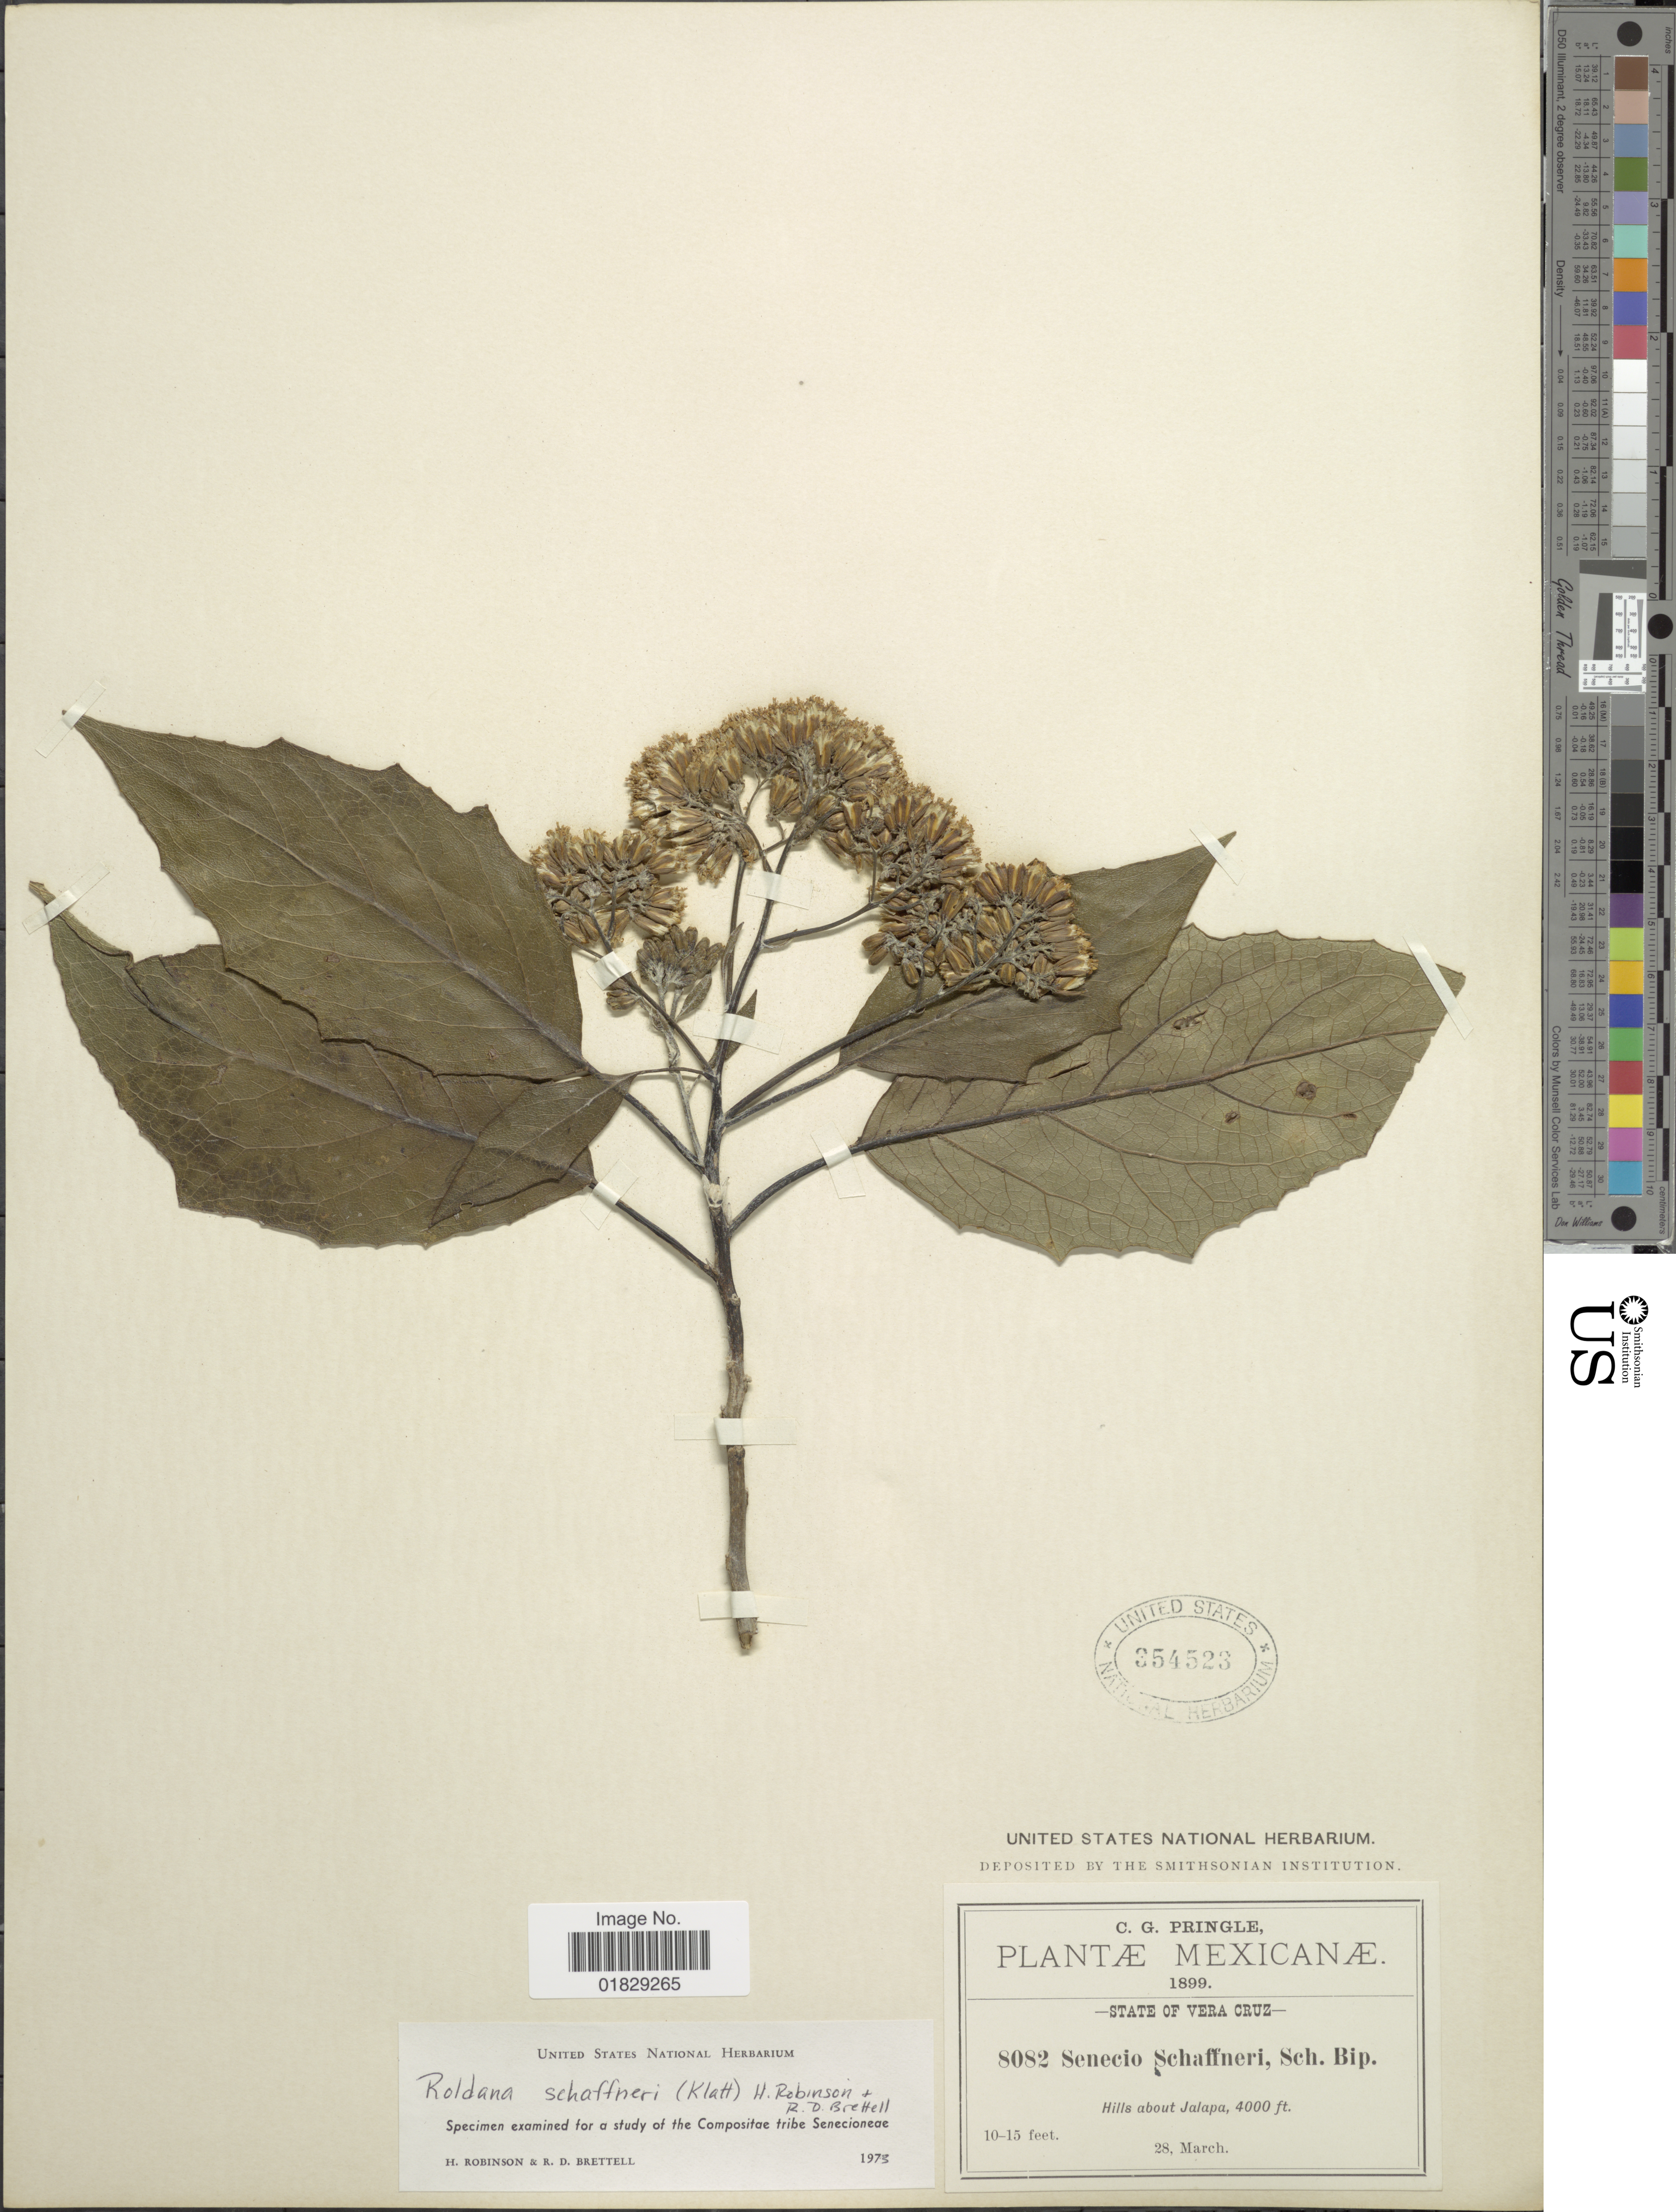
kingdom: Plantae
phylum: Tracheophyta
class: Magnoliopsida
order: Asterales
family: Asteraceae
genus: Roldana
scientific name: Roldana schaffneri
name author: (Sch. Bip. ex Klatt) H. Rob. & Brettell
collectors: C. G. Pringle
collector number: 8082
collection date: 1899-03-28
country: Mexico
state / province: Veracruz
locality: State of Vera Cruz. Hills about Jalapa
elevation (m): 1219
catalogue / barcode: US 354523